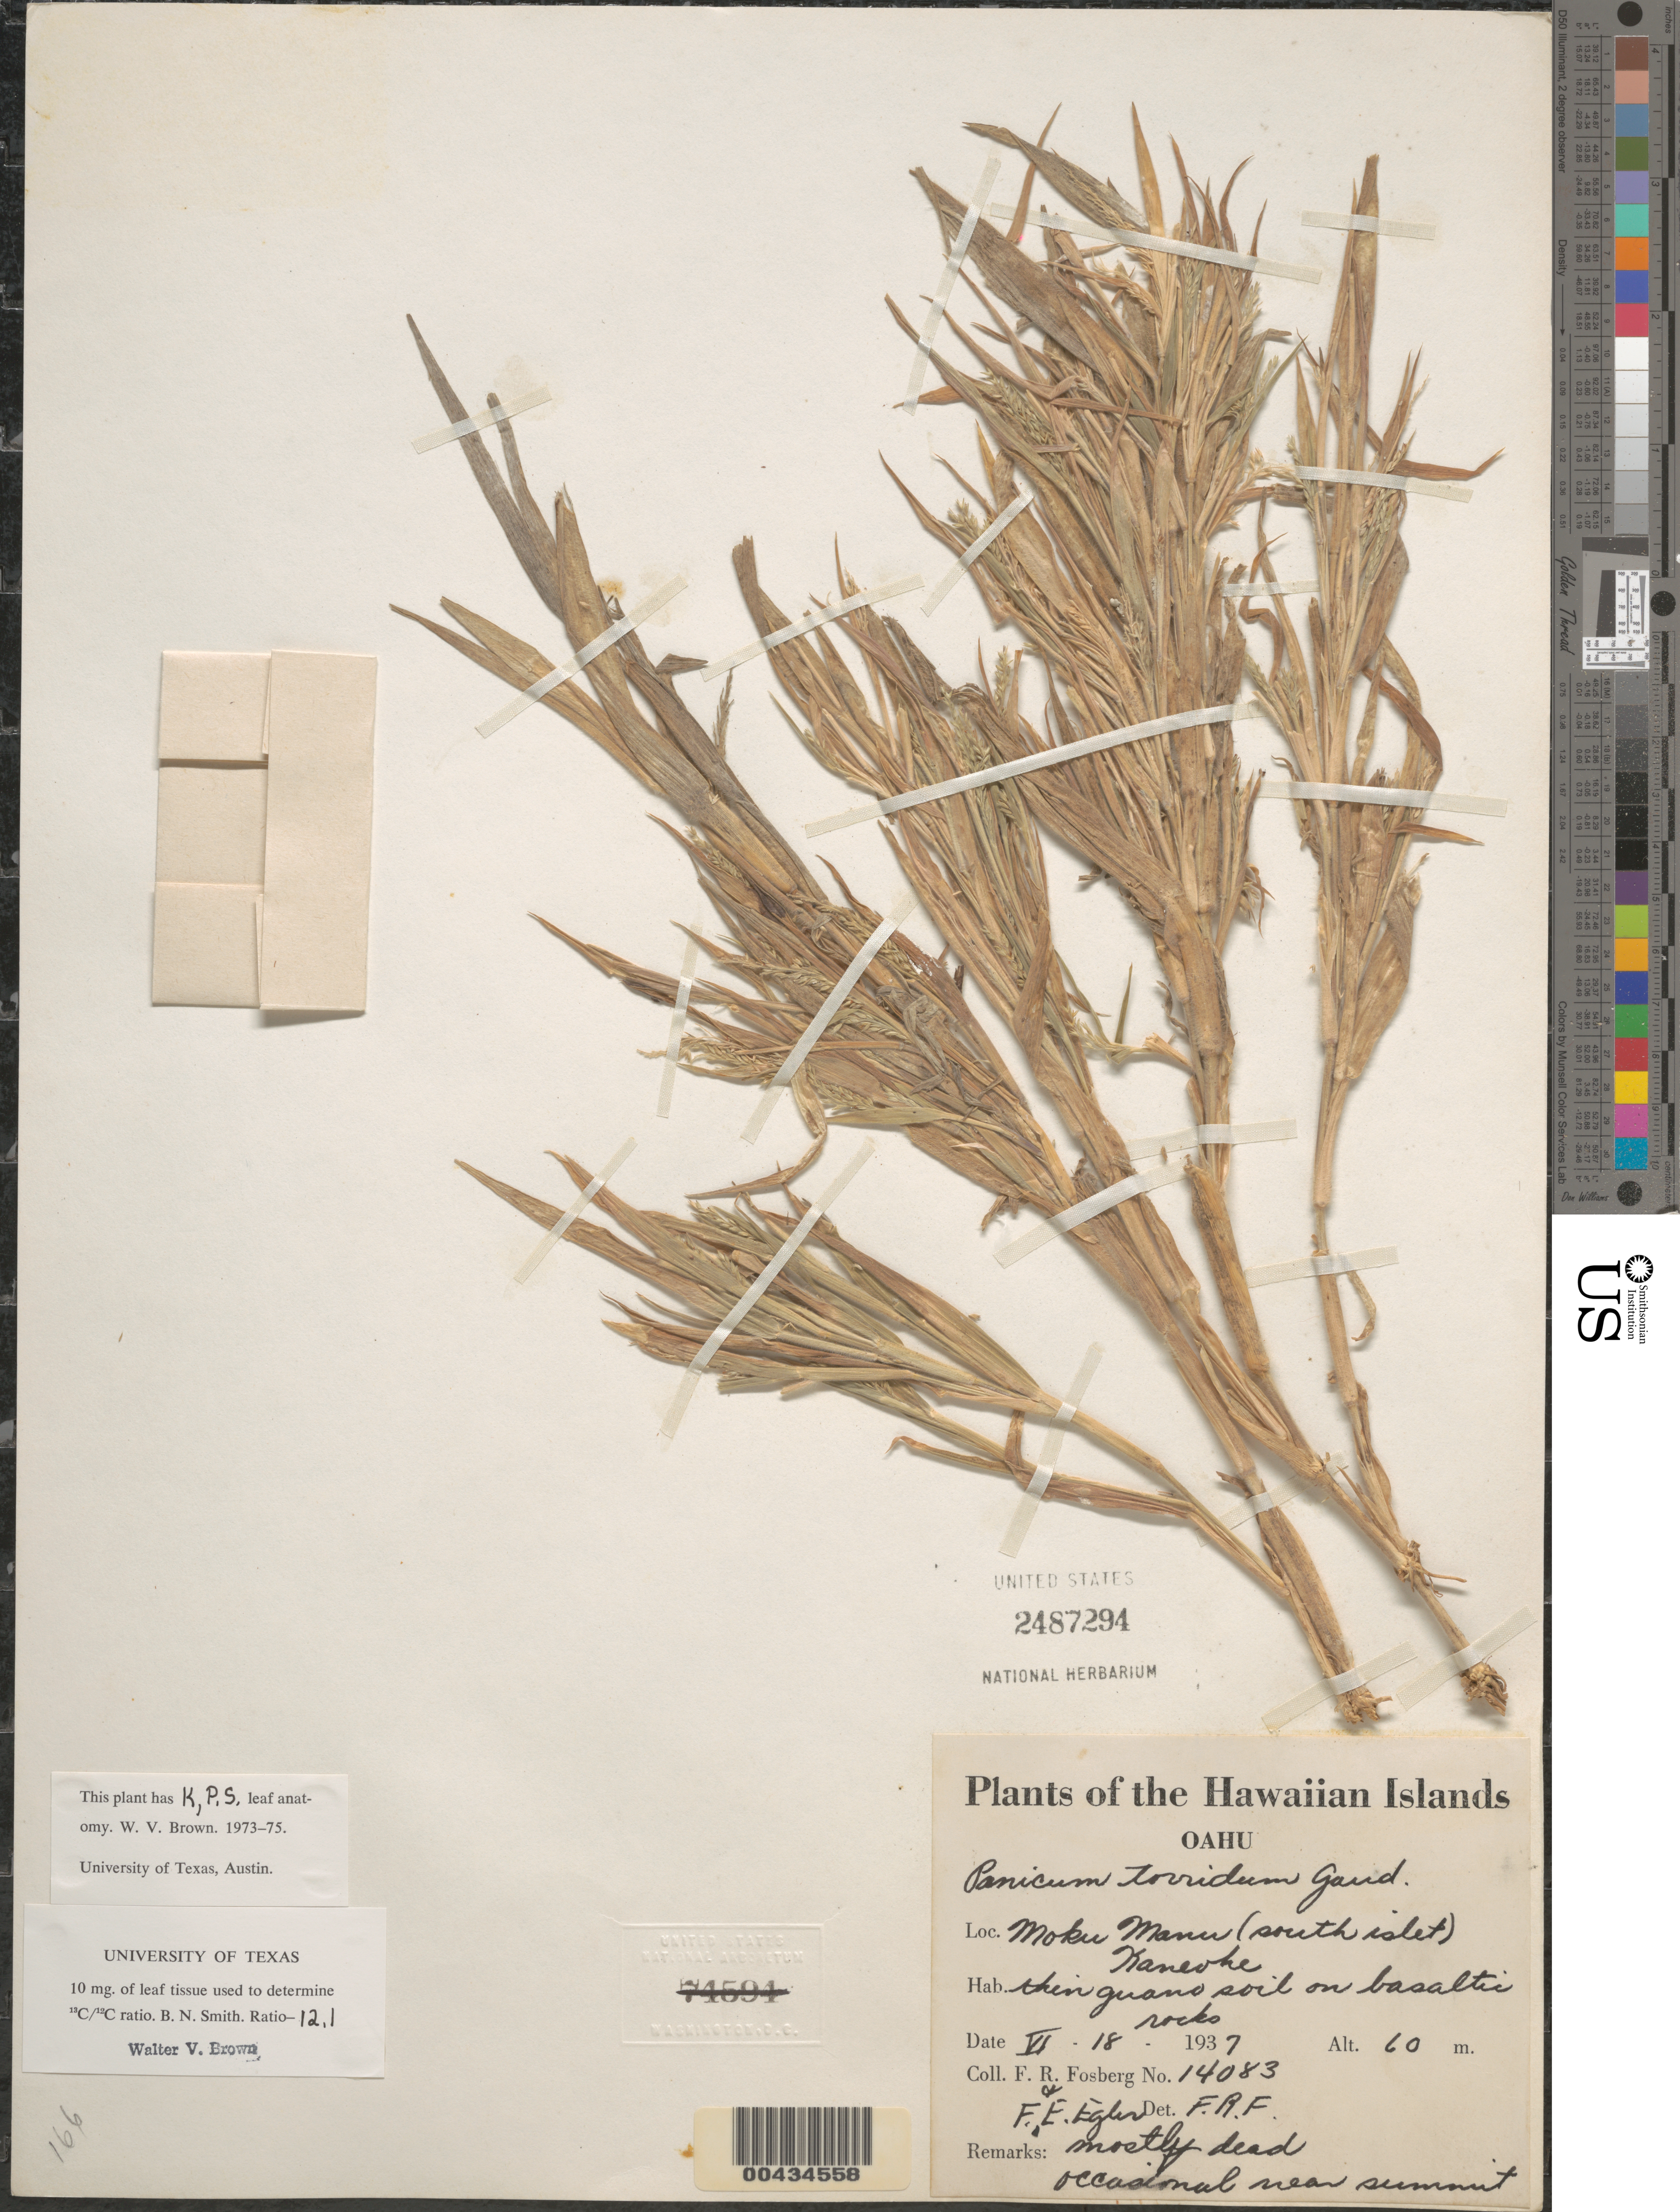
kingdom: Plantae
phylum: Tracheophyta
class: Liliopsida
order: Poales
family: Poaceae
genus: Panicum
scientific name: Panicum torridum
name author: Gaudich.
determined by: Fosberg, F. R.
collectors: F. R. Fosberg & F. Egler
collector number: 14083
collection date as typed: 18 Jun 1937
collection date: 1937-06-18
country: United States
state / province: Hawaii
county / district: Honolulu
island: Oahu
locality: Moku Manu(south islet), Kaneohe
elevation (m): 60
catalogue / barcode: US 2487294